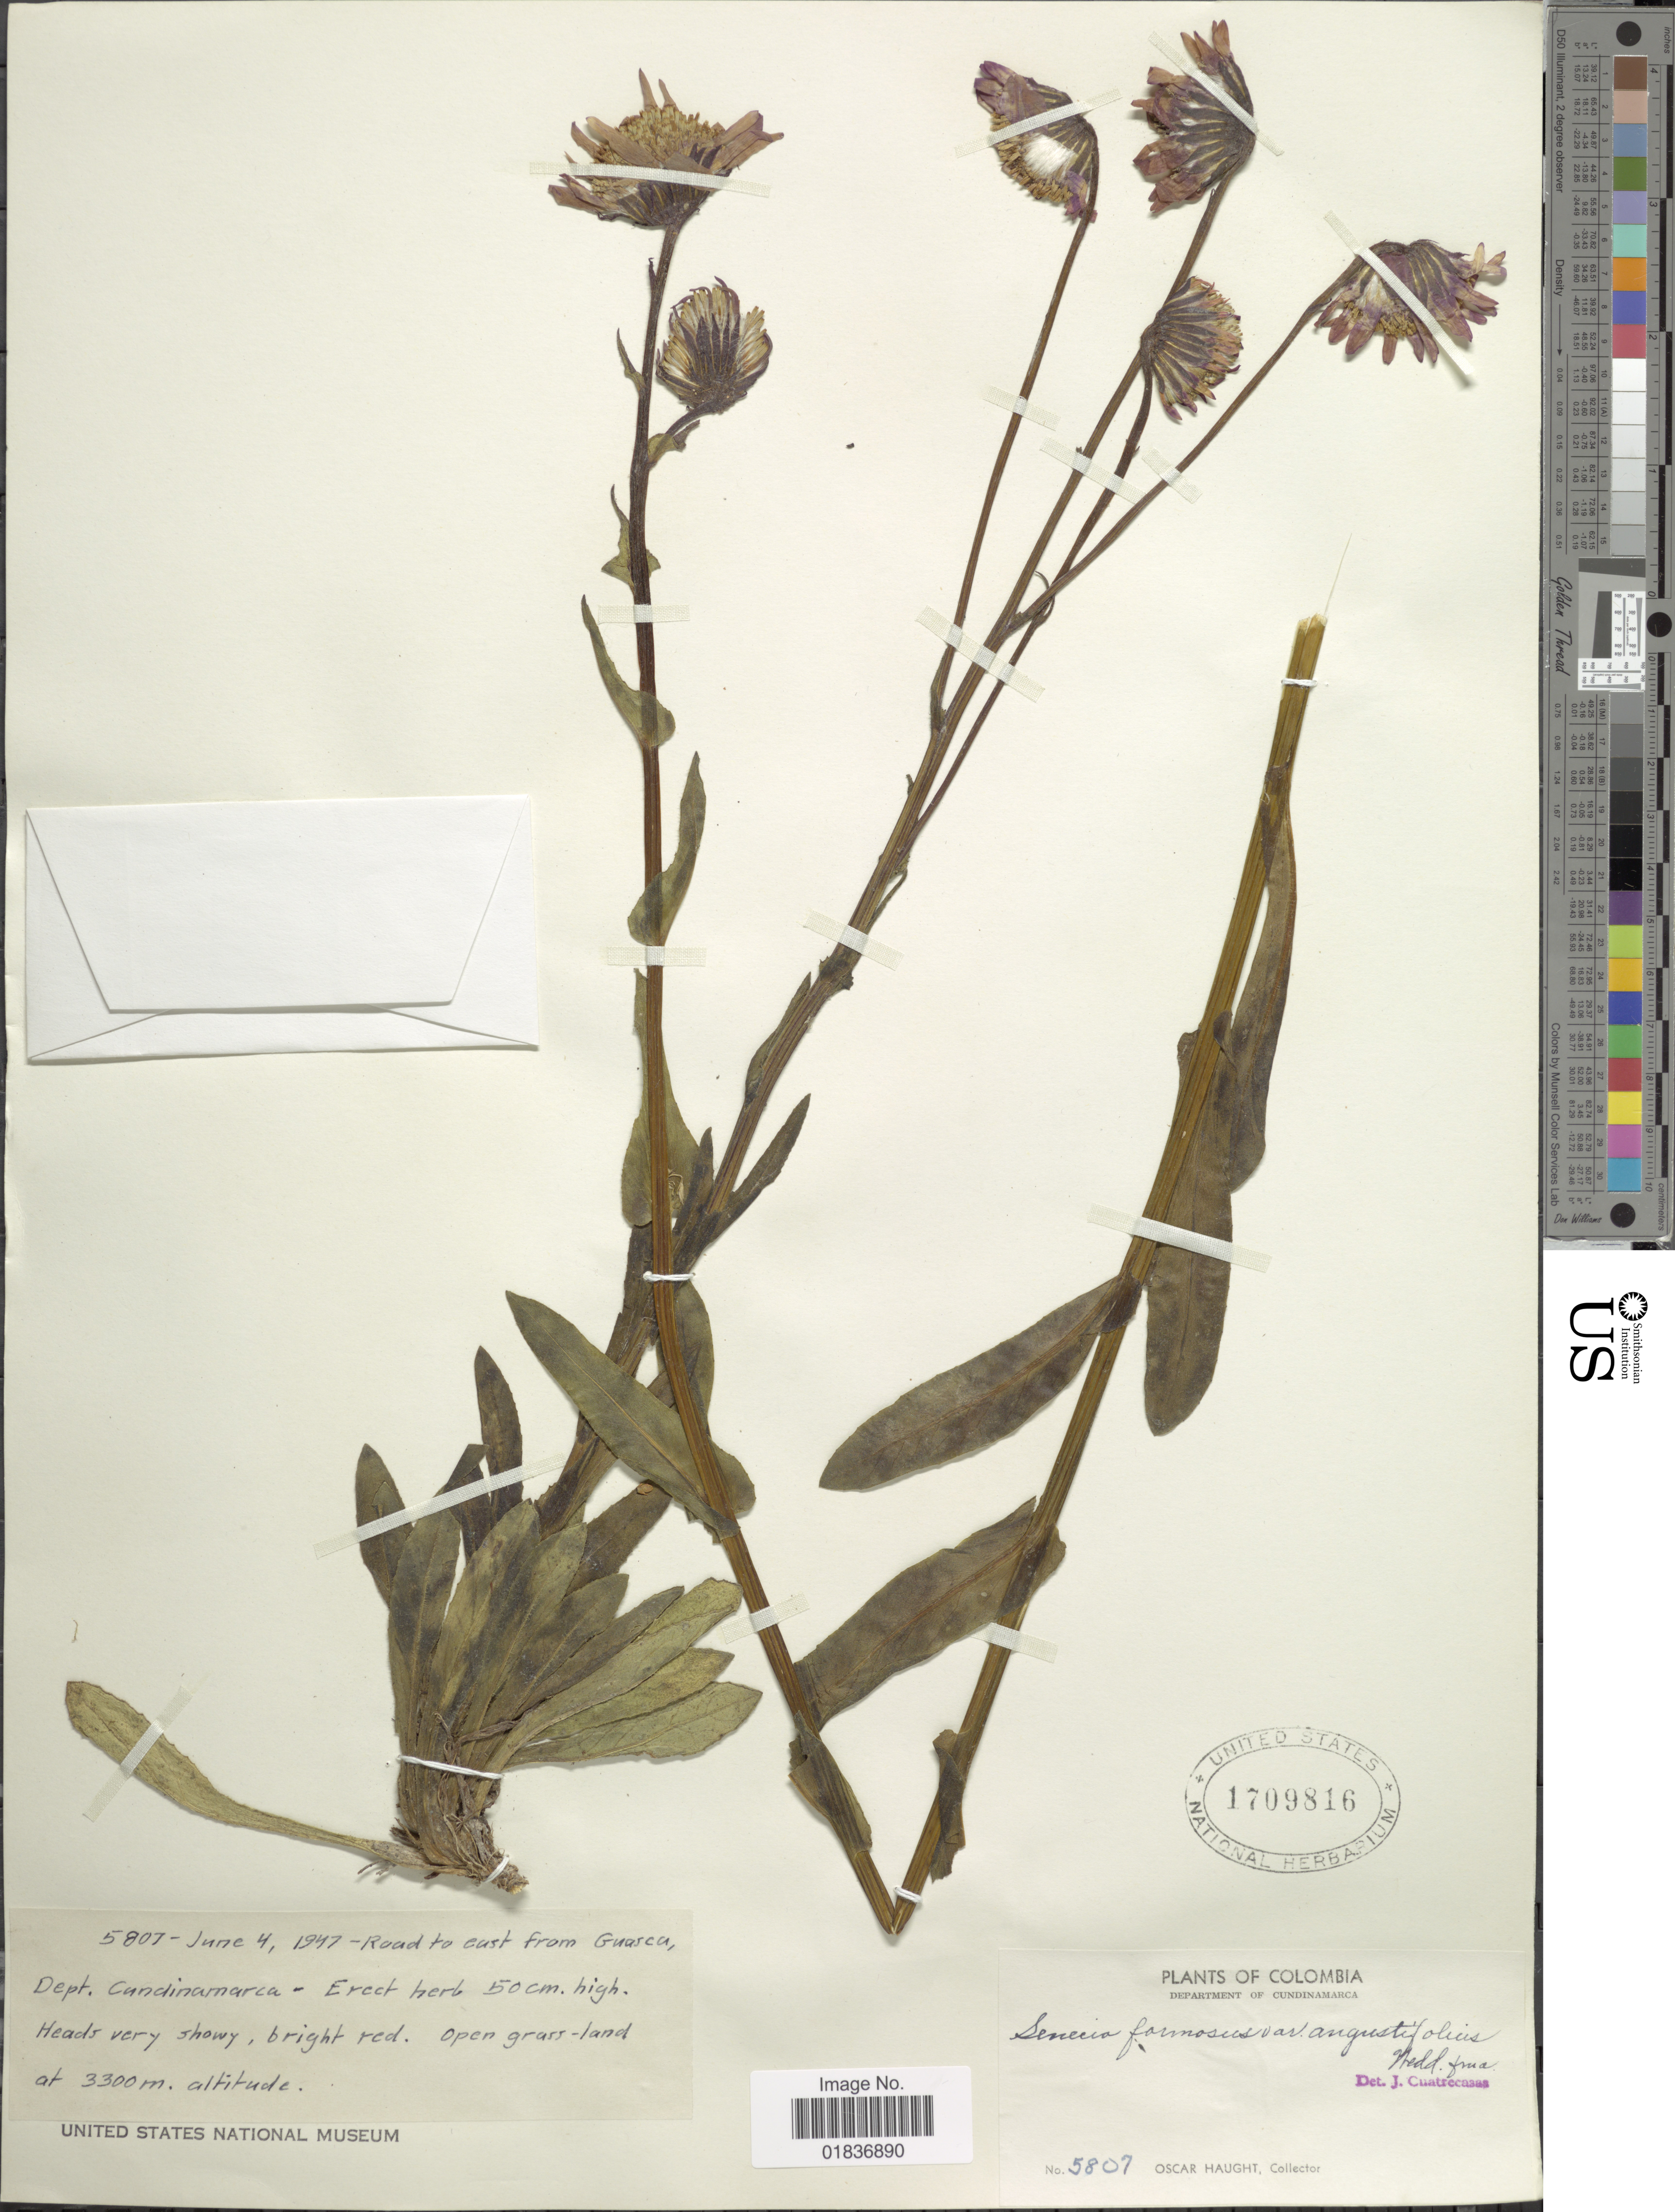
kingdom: Plantae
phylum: Tracheophyta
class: Magnoliopsida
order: Asterales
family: Asteraceae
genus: Senecio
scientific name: Senecio wedglacialis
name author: Cuatrec.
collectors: O. L. Haught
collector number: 5807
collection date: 1947-06-04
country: Colombia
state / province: Cundinamarca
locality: Dept. Cundinamarca. Road to east from Guasca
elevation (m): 3300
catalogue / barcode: US 1709816